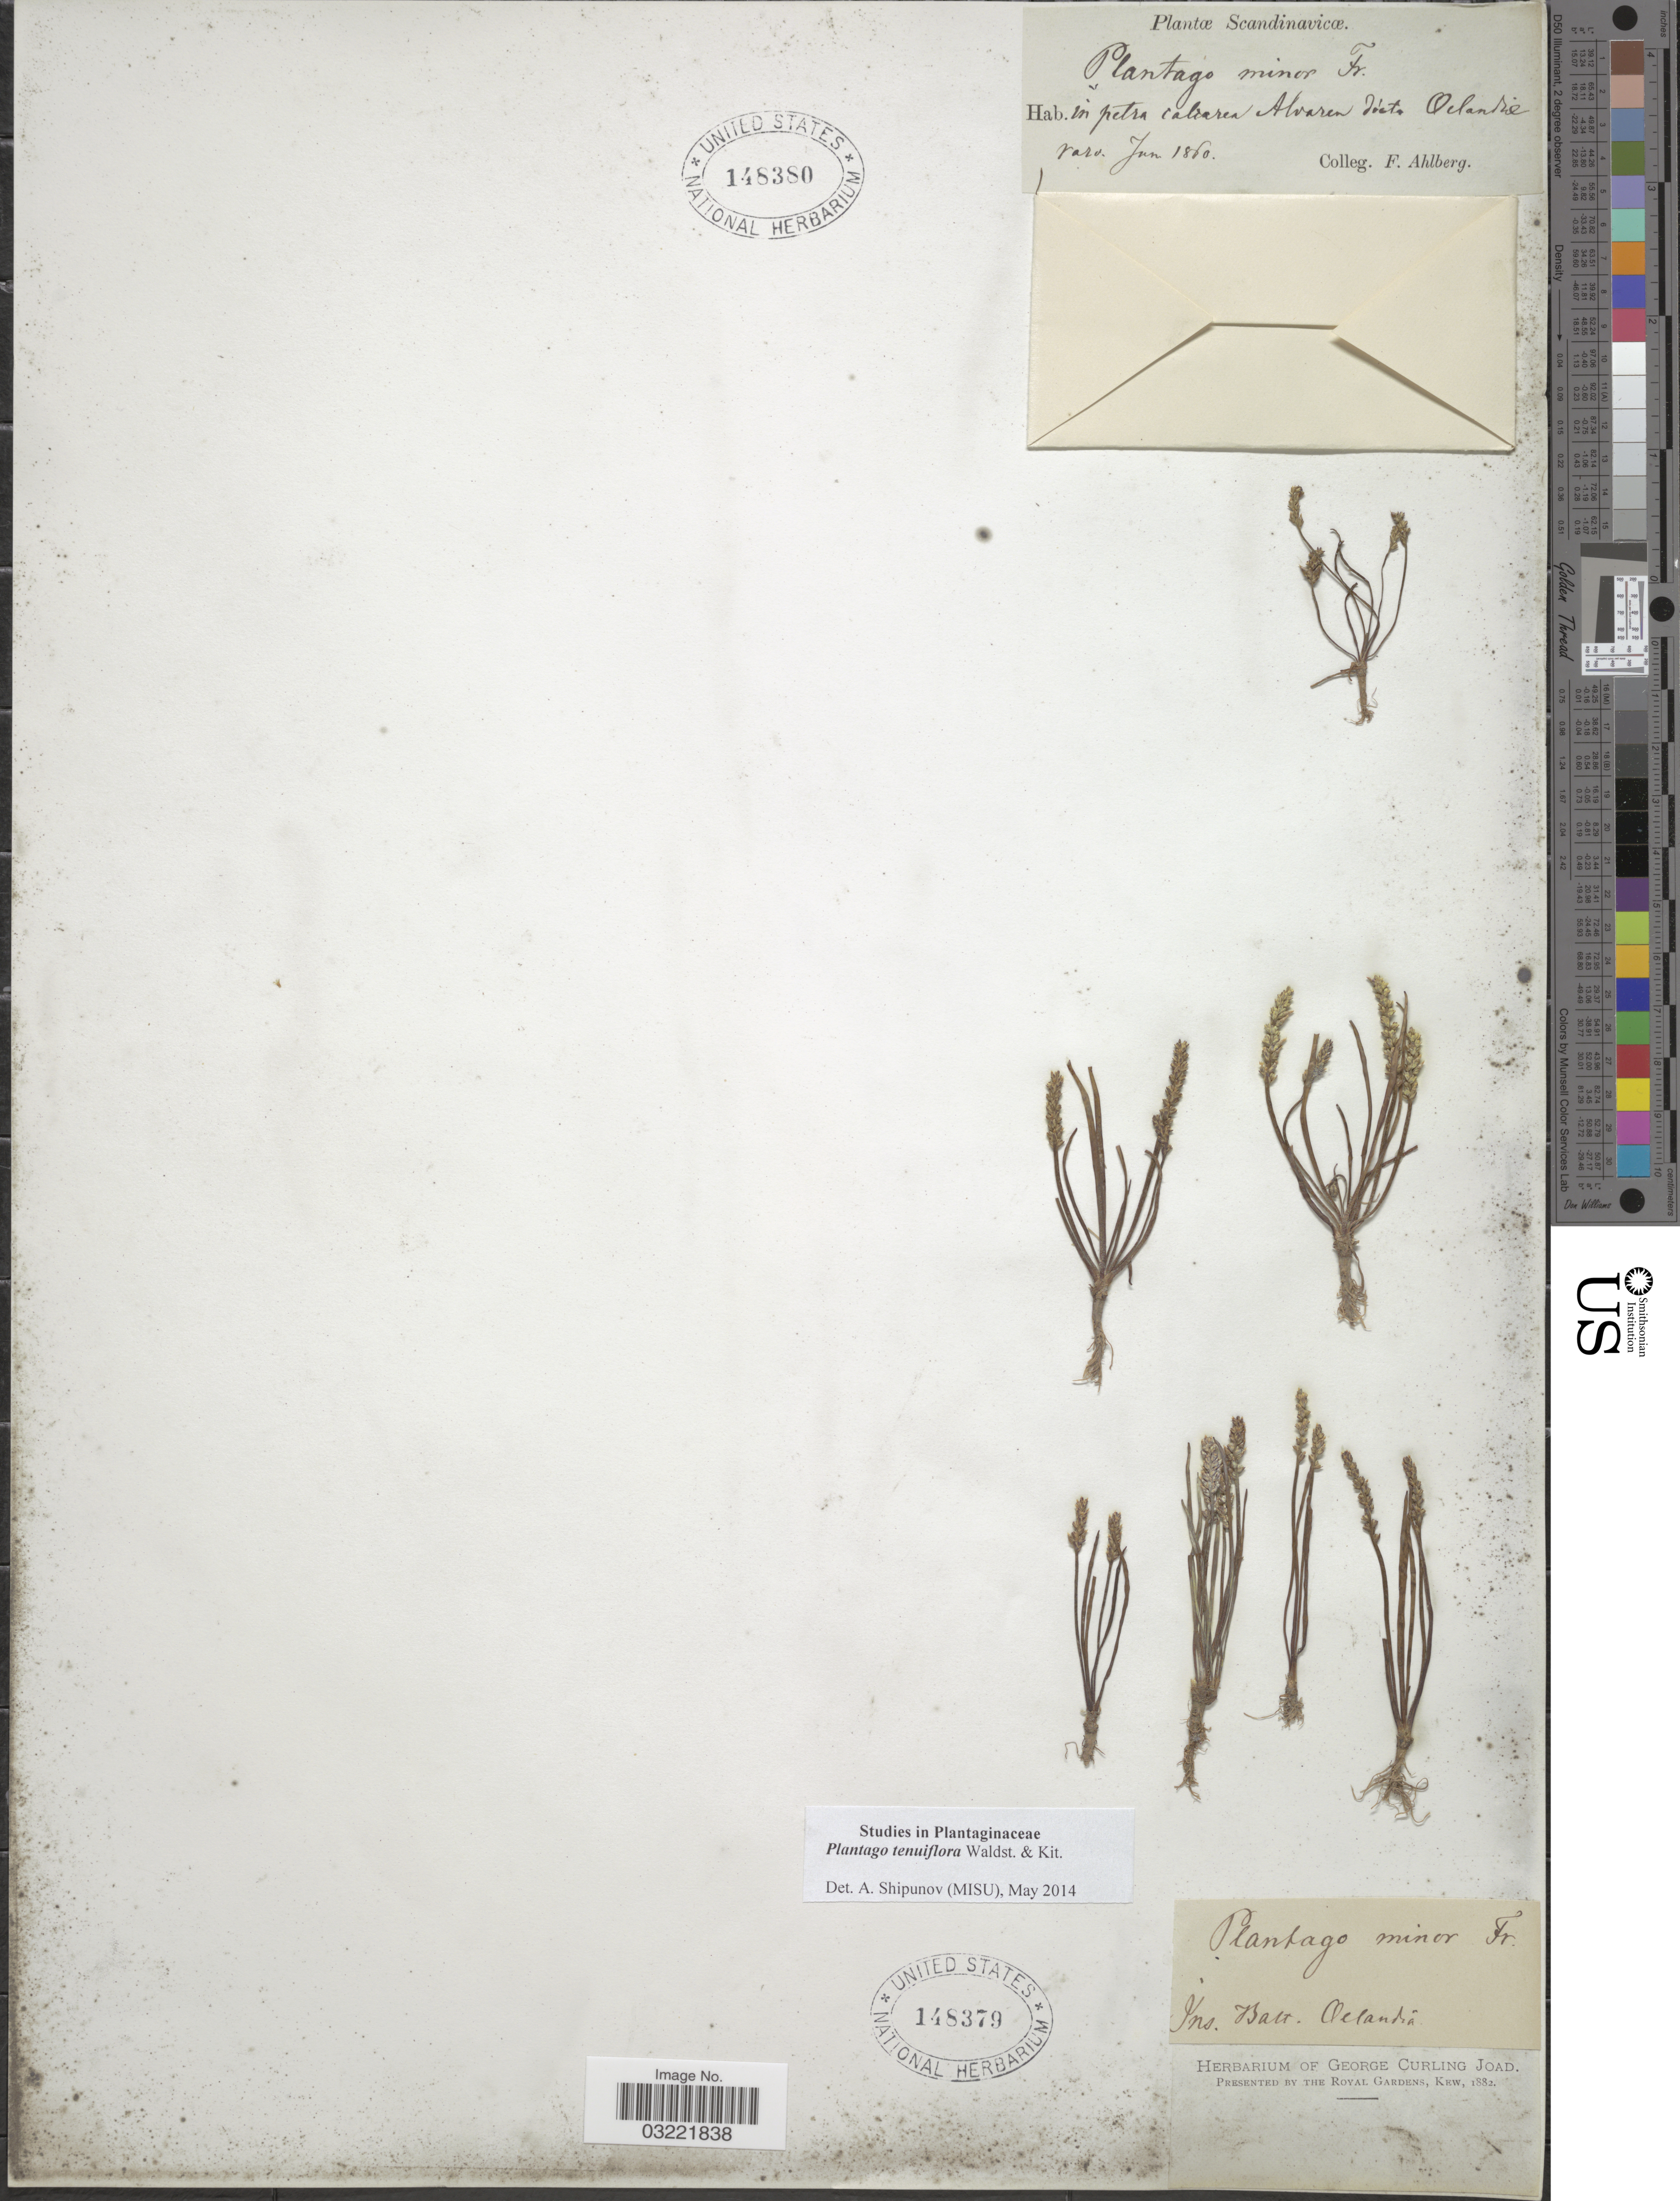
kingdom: Plantae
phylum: Tracheophyta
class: Magnoliopsida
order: Lamiales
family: Plantaginaceae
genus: Plantago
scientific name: Plantago tenuiflora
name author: Waldst. & Kit.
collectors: ex herb. George Curling Joad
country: Sweden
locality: Ins. Balt. Oelandia.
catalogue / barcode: US 148379